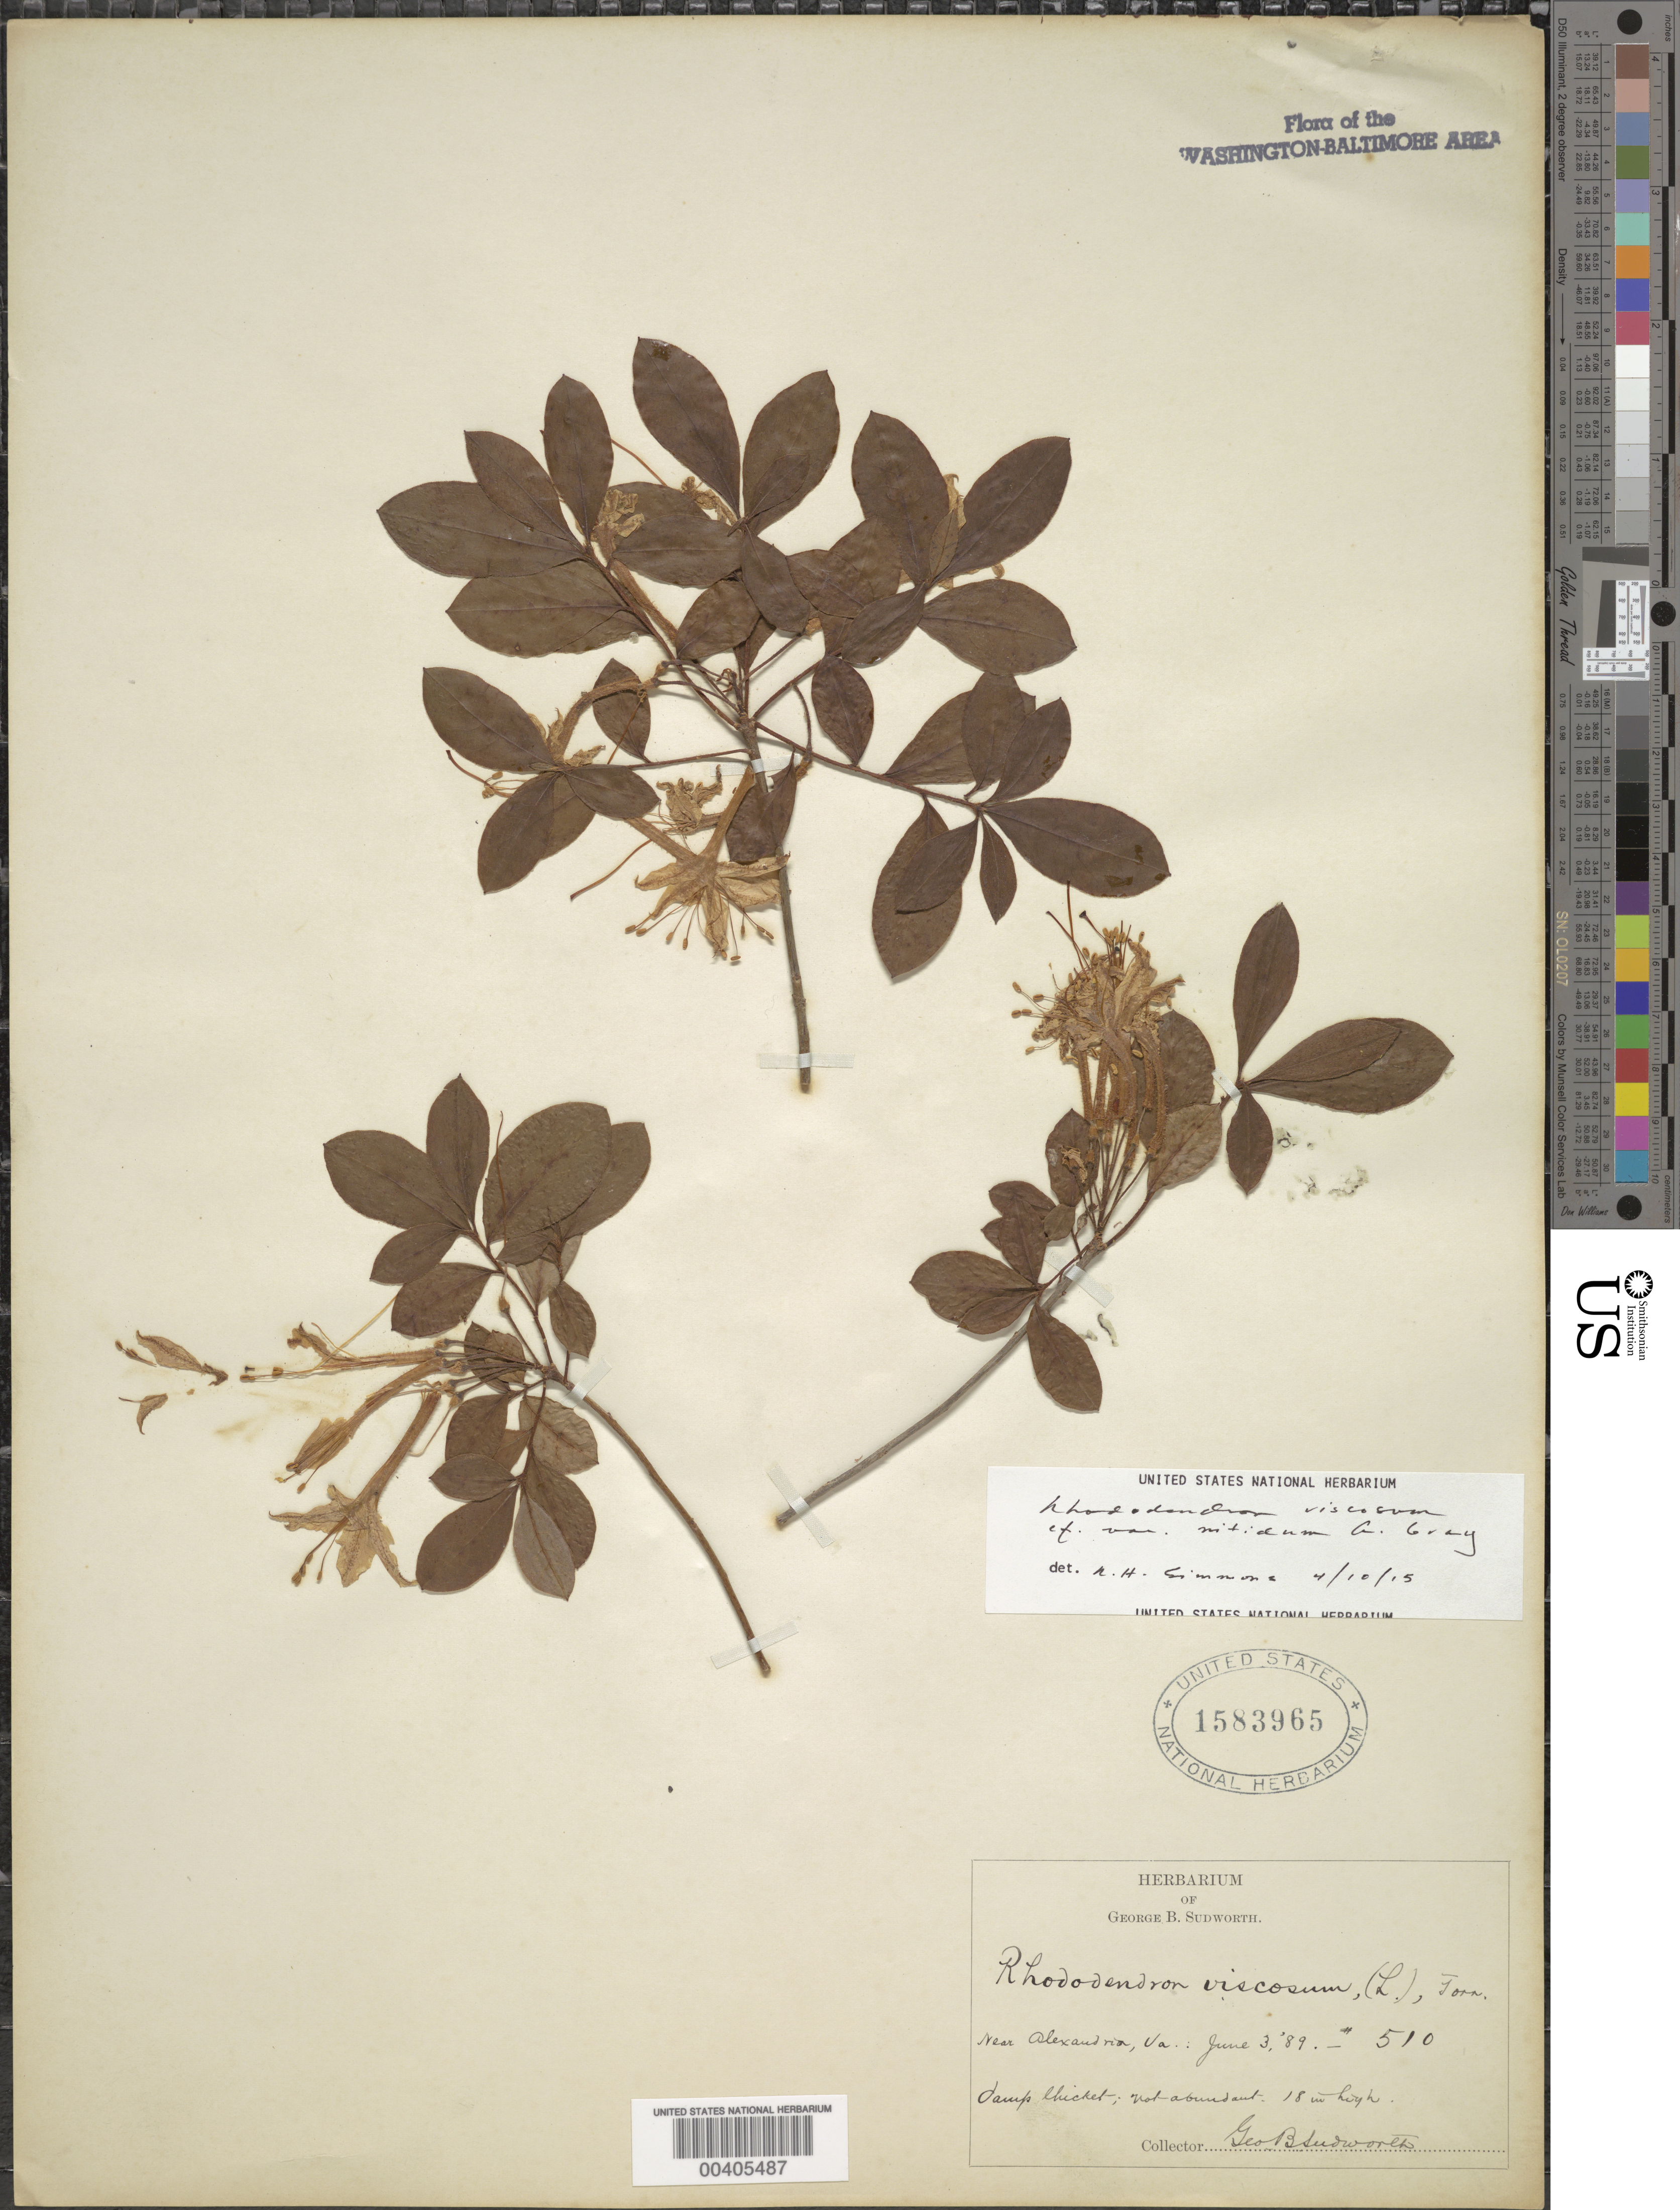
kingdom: Plantae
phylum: Tracheophyta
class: Magnoliopsida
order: Ericales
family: Ericaceae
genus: Rhododendron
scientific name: Rhododendron viscosum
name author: (L.) Torr.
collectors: G. B. Sudworth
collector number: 510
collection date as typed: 03 Jun 1889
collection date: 1889-06-03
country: United States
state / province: Virginia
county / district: Fairfax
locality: New Alexandria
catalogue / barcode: US 1583965